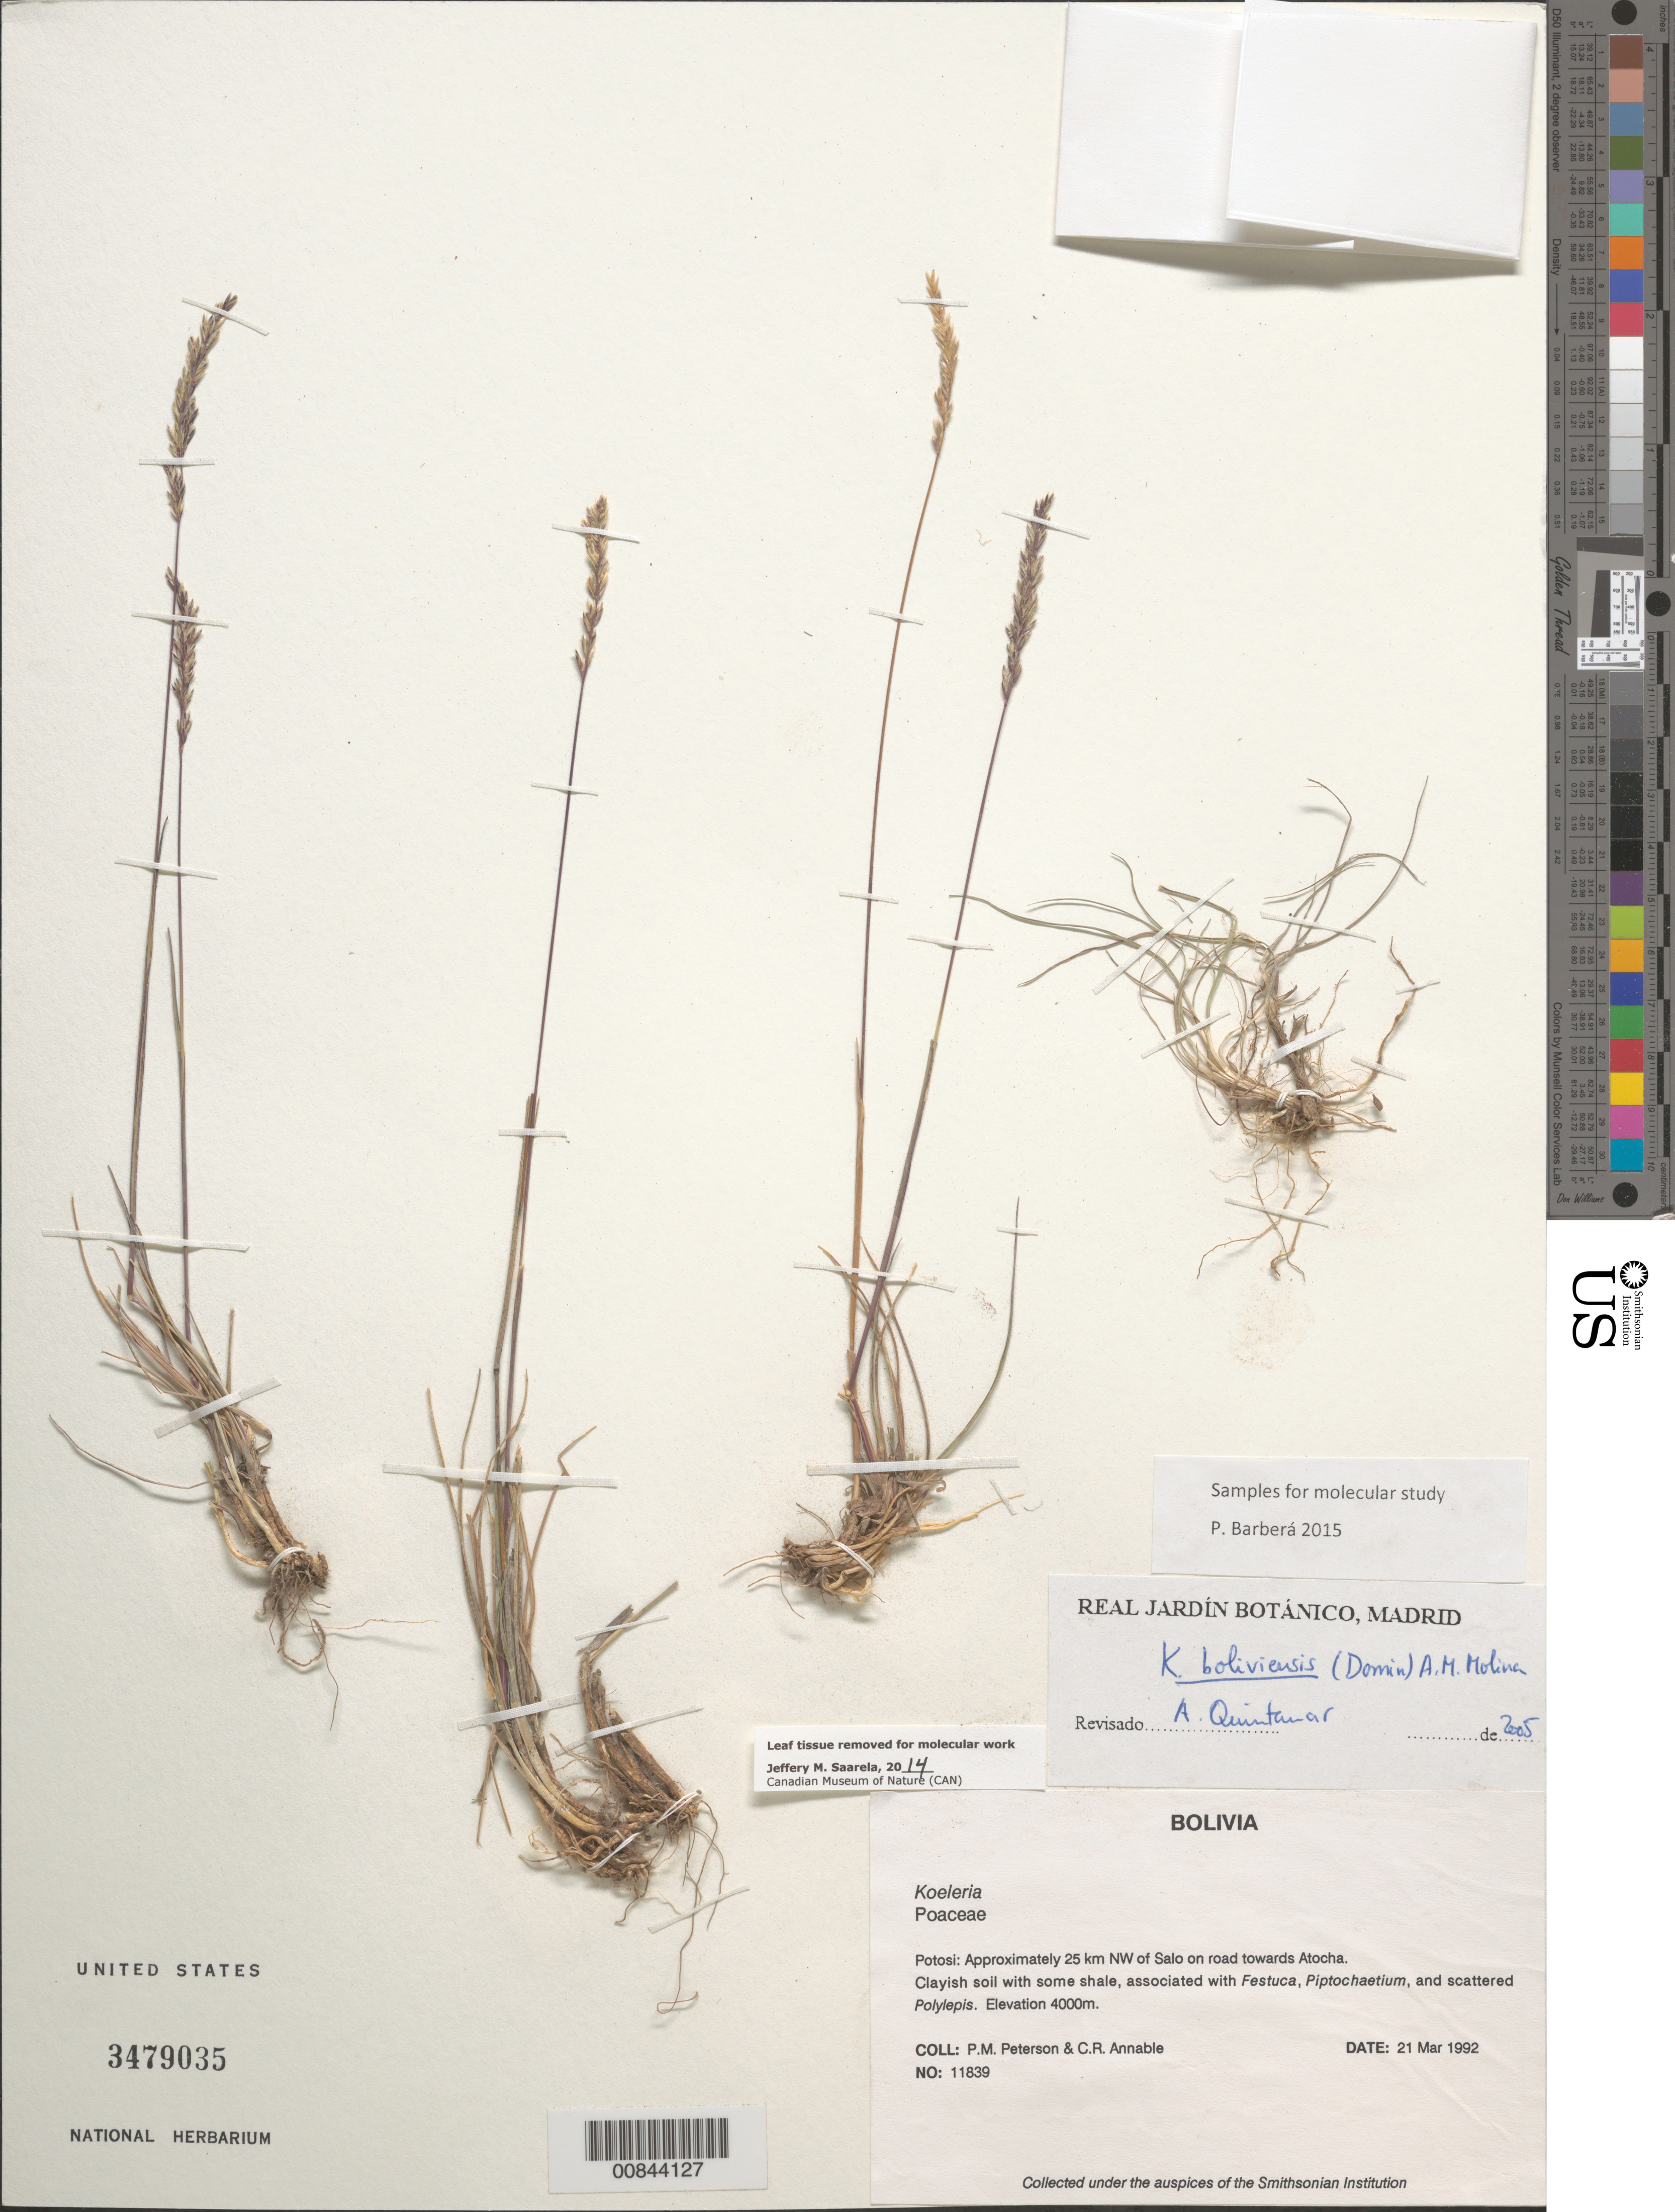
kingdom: Plantae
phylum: Tracheophyta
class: Liliopsida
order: Poales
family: Poaceae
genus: Koeleria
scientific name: Koeleria boliviensis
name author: (Domin) A.M. Molina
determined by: Quintanar, A.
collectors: P. M. Peterson & C. R. Annable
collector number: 11839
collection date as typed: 21 Mar 1992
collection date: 1992-03-21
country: Bolivia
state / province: Potosi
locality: Approximately 25 km NW of Salo on road towards Atocha.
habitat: Clayish soil with some shale, associated with Festuca, Piptochaetium, and scattered Polylepis.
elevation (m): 4000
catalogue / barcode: US 3479035